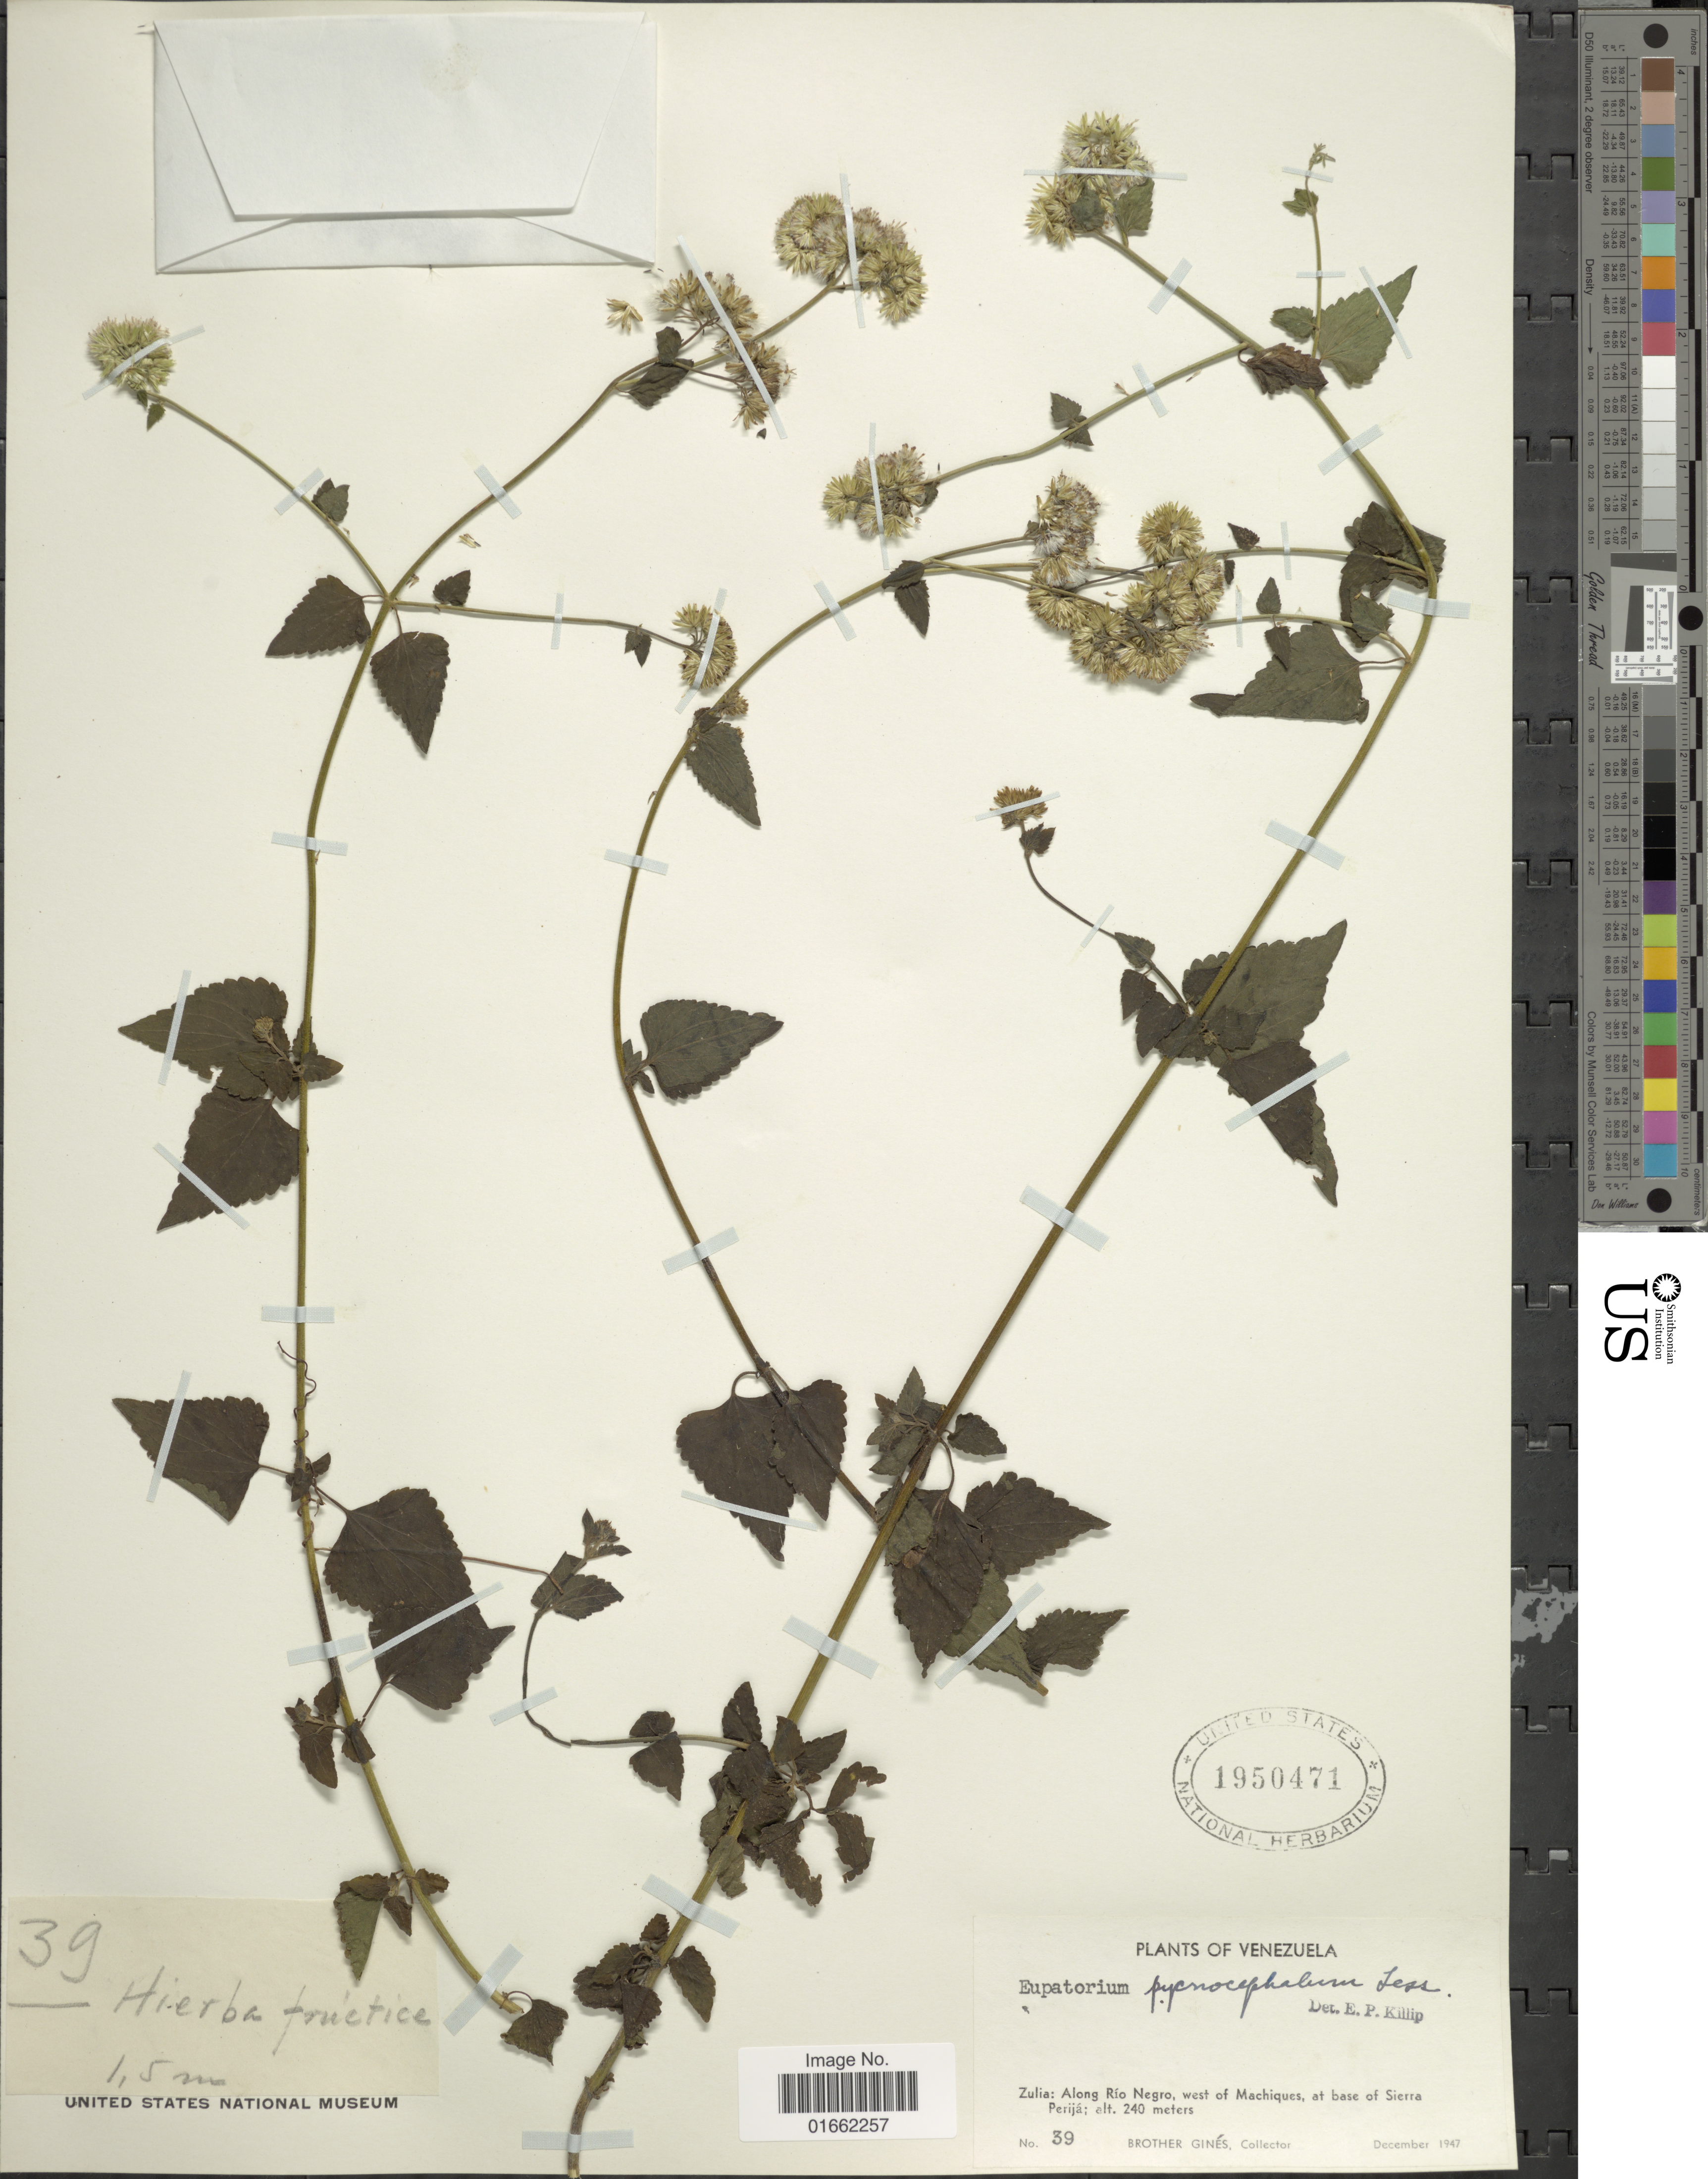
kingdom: Plantae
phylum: Tracheophyta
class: Magnoliopsida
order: Asterales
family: Asteraceae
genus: Fleischmannia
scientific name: Fleischmannia pratensis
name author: (Klatt) R.M. King & H. Rob.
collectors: Bro. Gines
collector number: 39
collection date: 1947-12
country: Venezuela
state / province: Zulia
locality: Zulia: Along Río Negro, west of Machiques, at base of Sierra Perijá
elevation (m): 240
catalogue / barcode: US 1950471